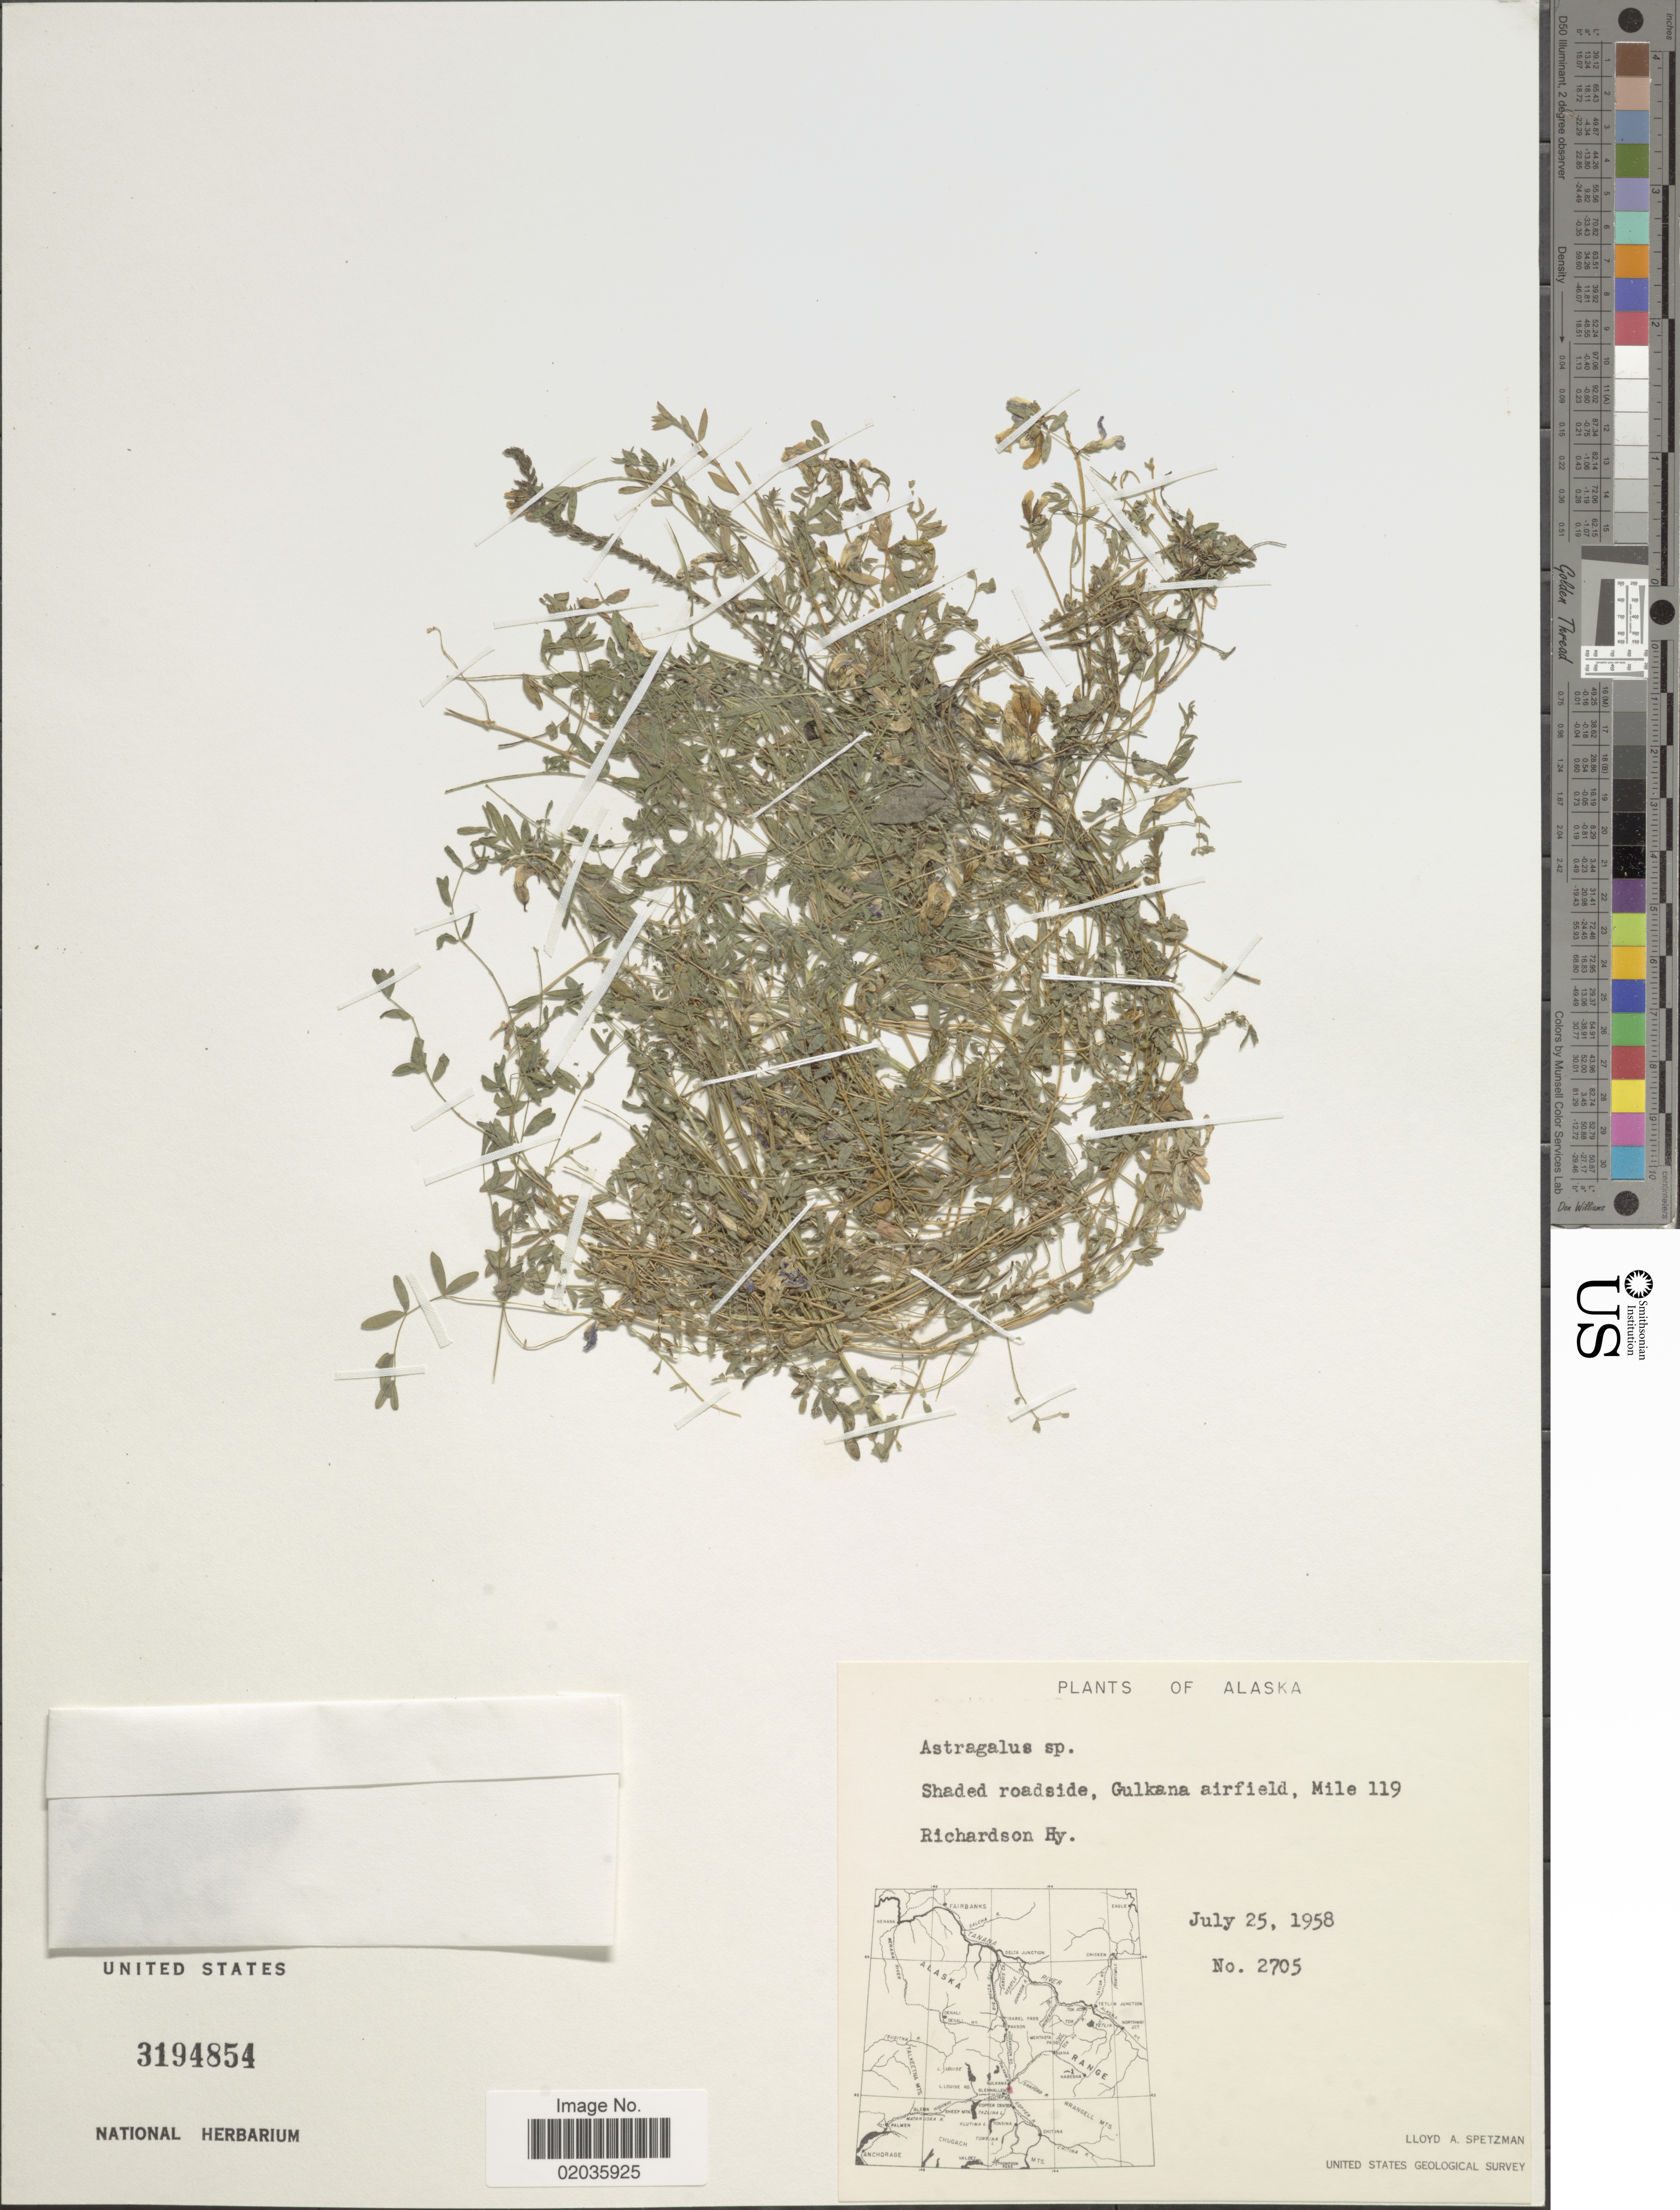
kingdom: Plantae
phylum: Tracheophyta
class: Magnoliopsida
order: Fabales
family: Fabaceae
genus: Astragalus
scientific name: Astragalus sp.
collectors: L. Spetzman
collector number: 2705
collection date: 1958-07-25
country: United States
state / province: Alaska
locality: Alaska, Shaded roadside, Gulkana airfield, Mile 119, Richardson Hy.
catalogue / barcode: US 3194854